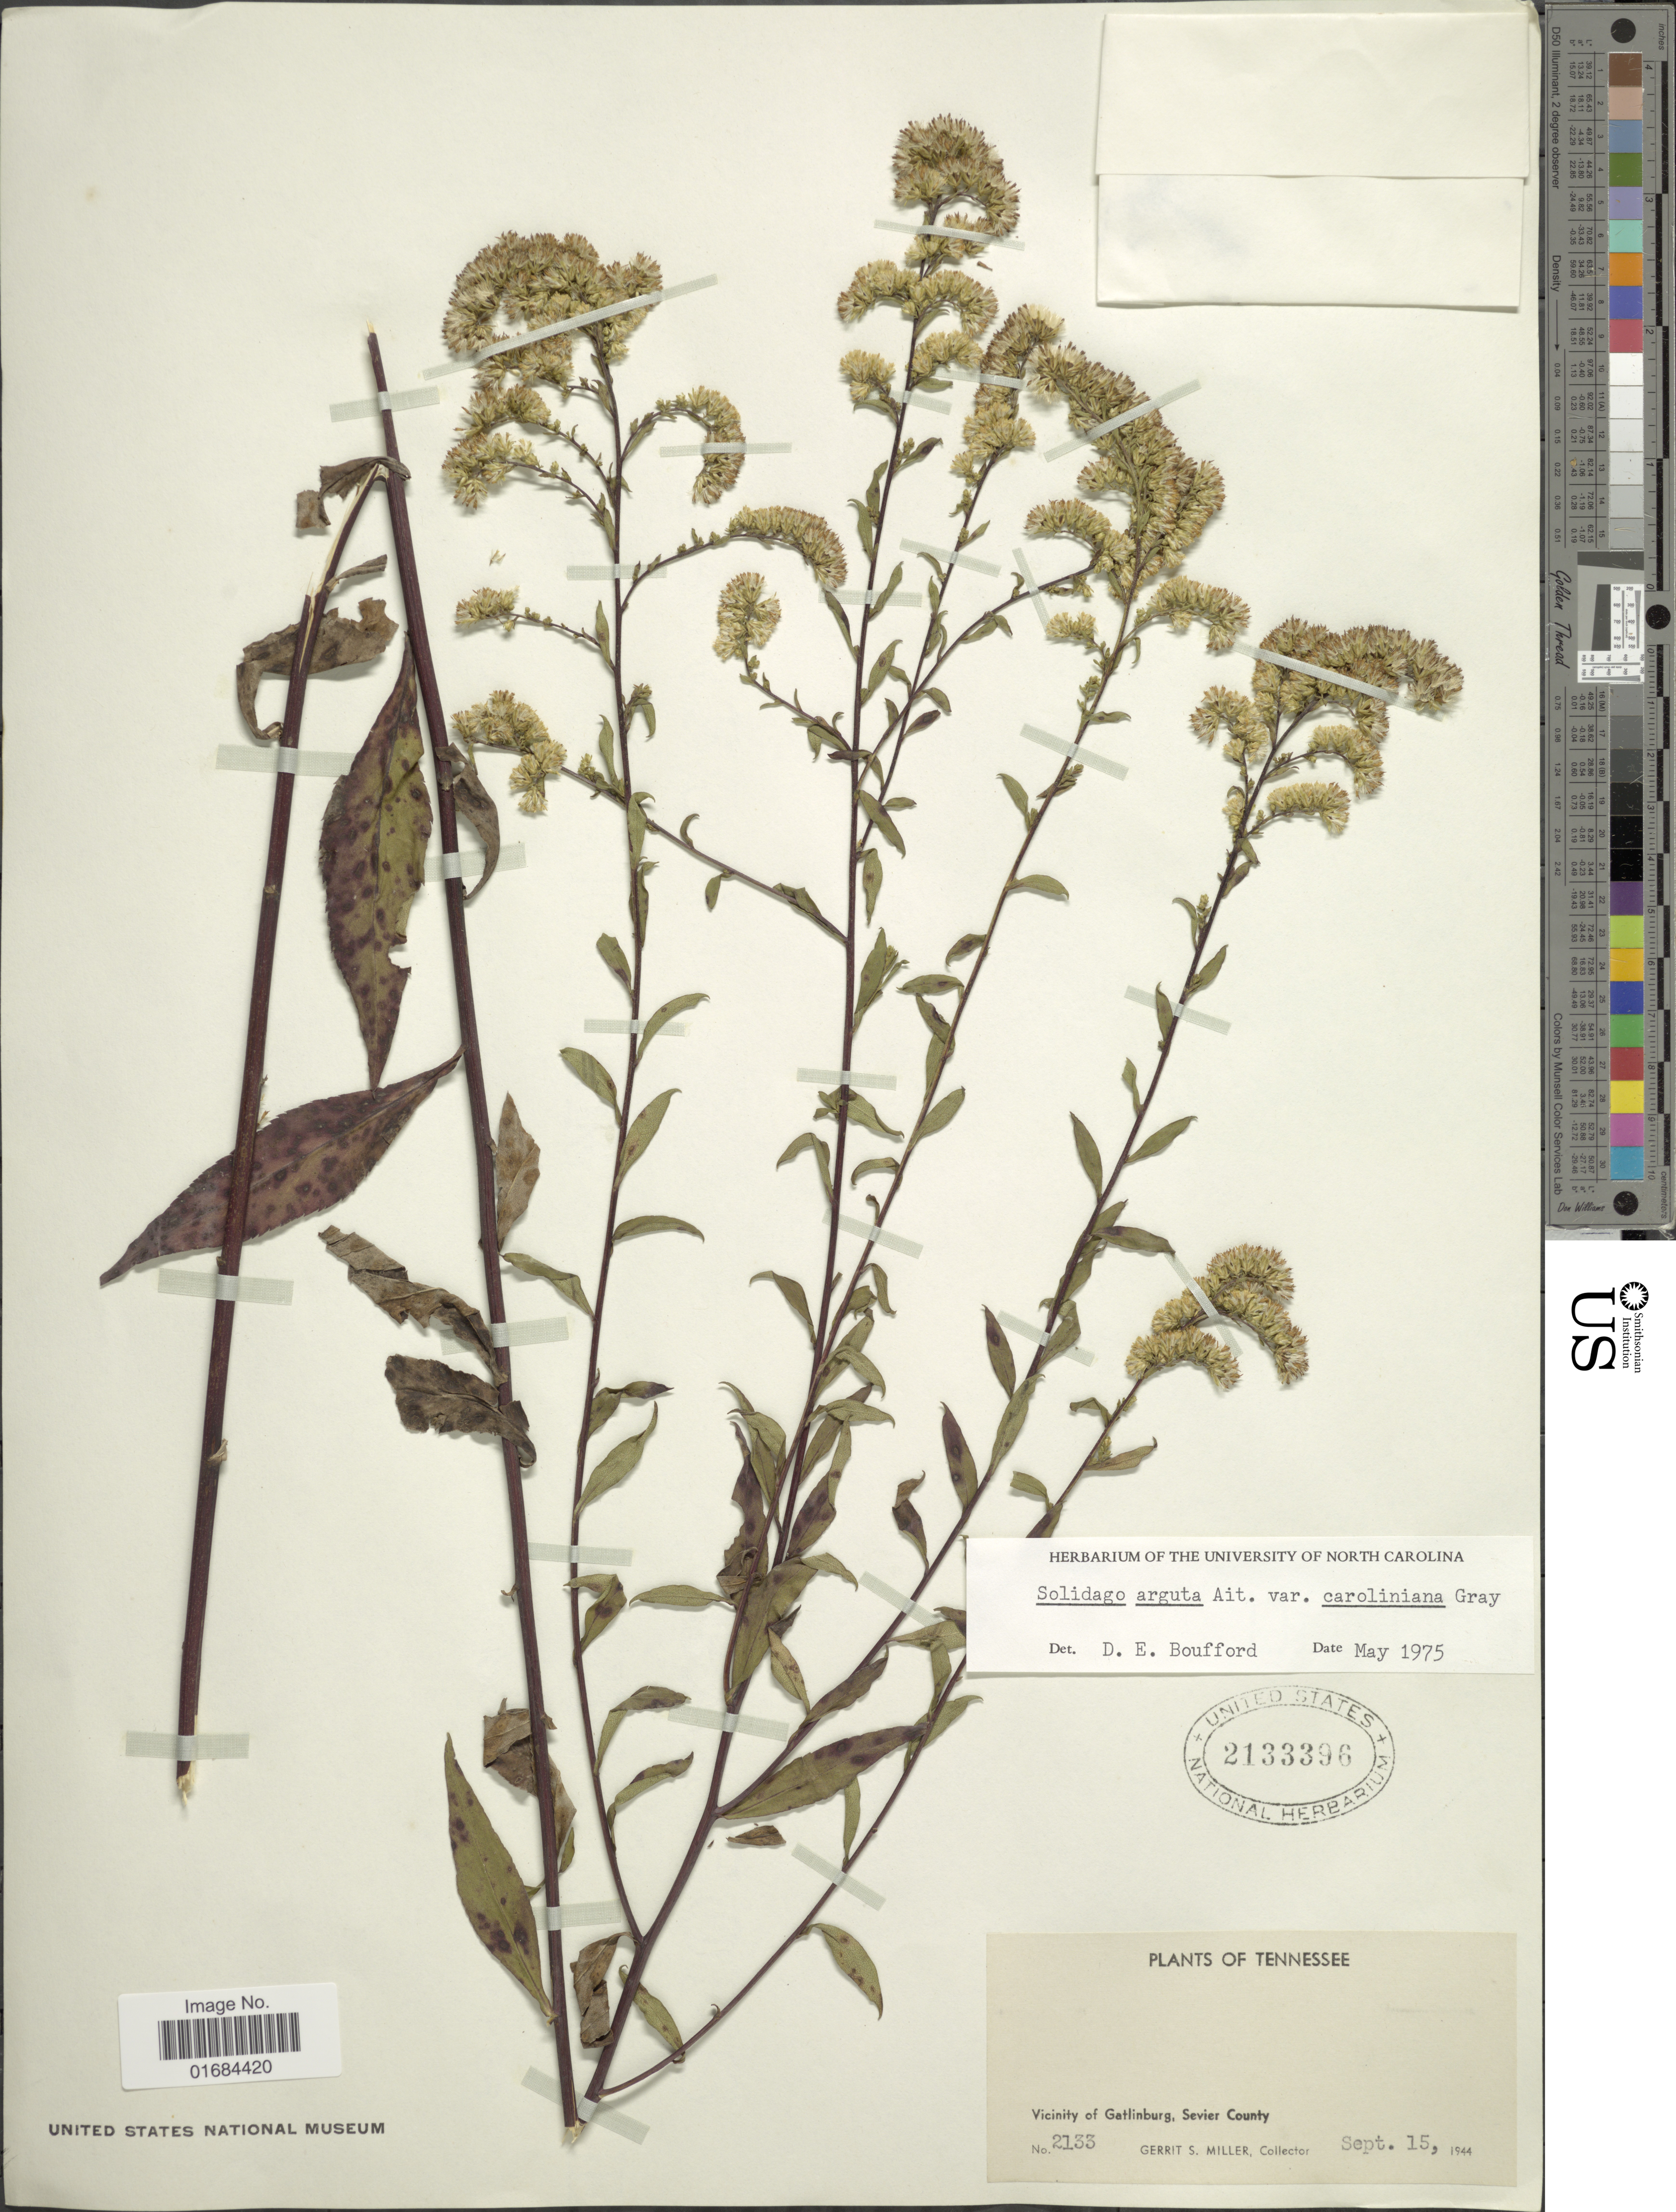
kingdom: Plantae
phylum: Tracheophyta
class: Magnoliopsida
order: Asterales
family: Asteraceae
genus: Solidago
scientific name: Solidago arguta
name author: Aiton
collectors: G. S. Miller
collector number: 2133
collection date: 1944-09-15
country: United States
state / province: Tennessee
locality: Vicinity of Gatlingburg, Sevier County.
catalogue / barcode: US 2133396